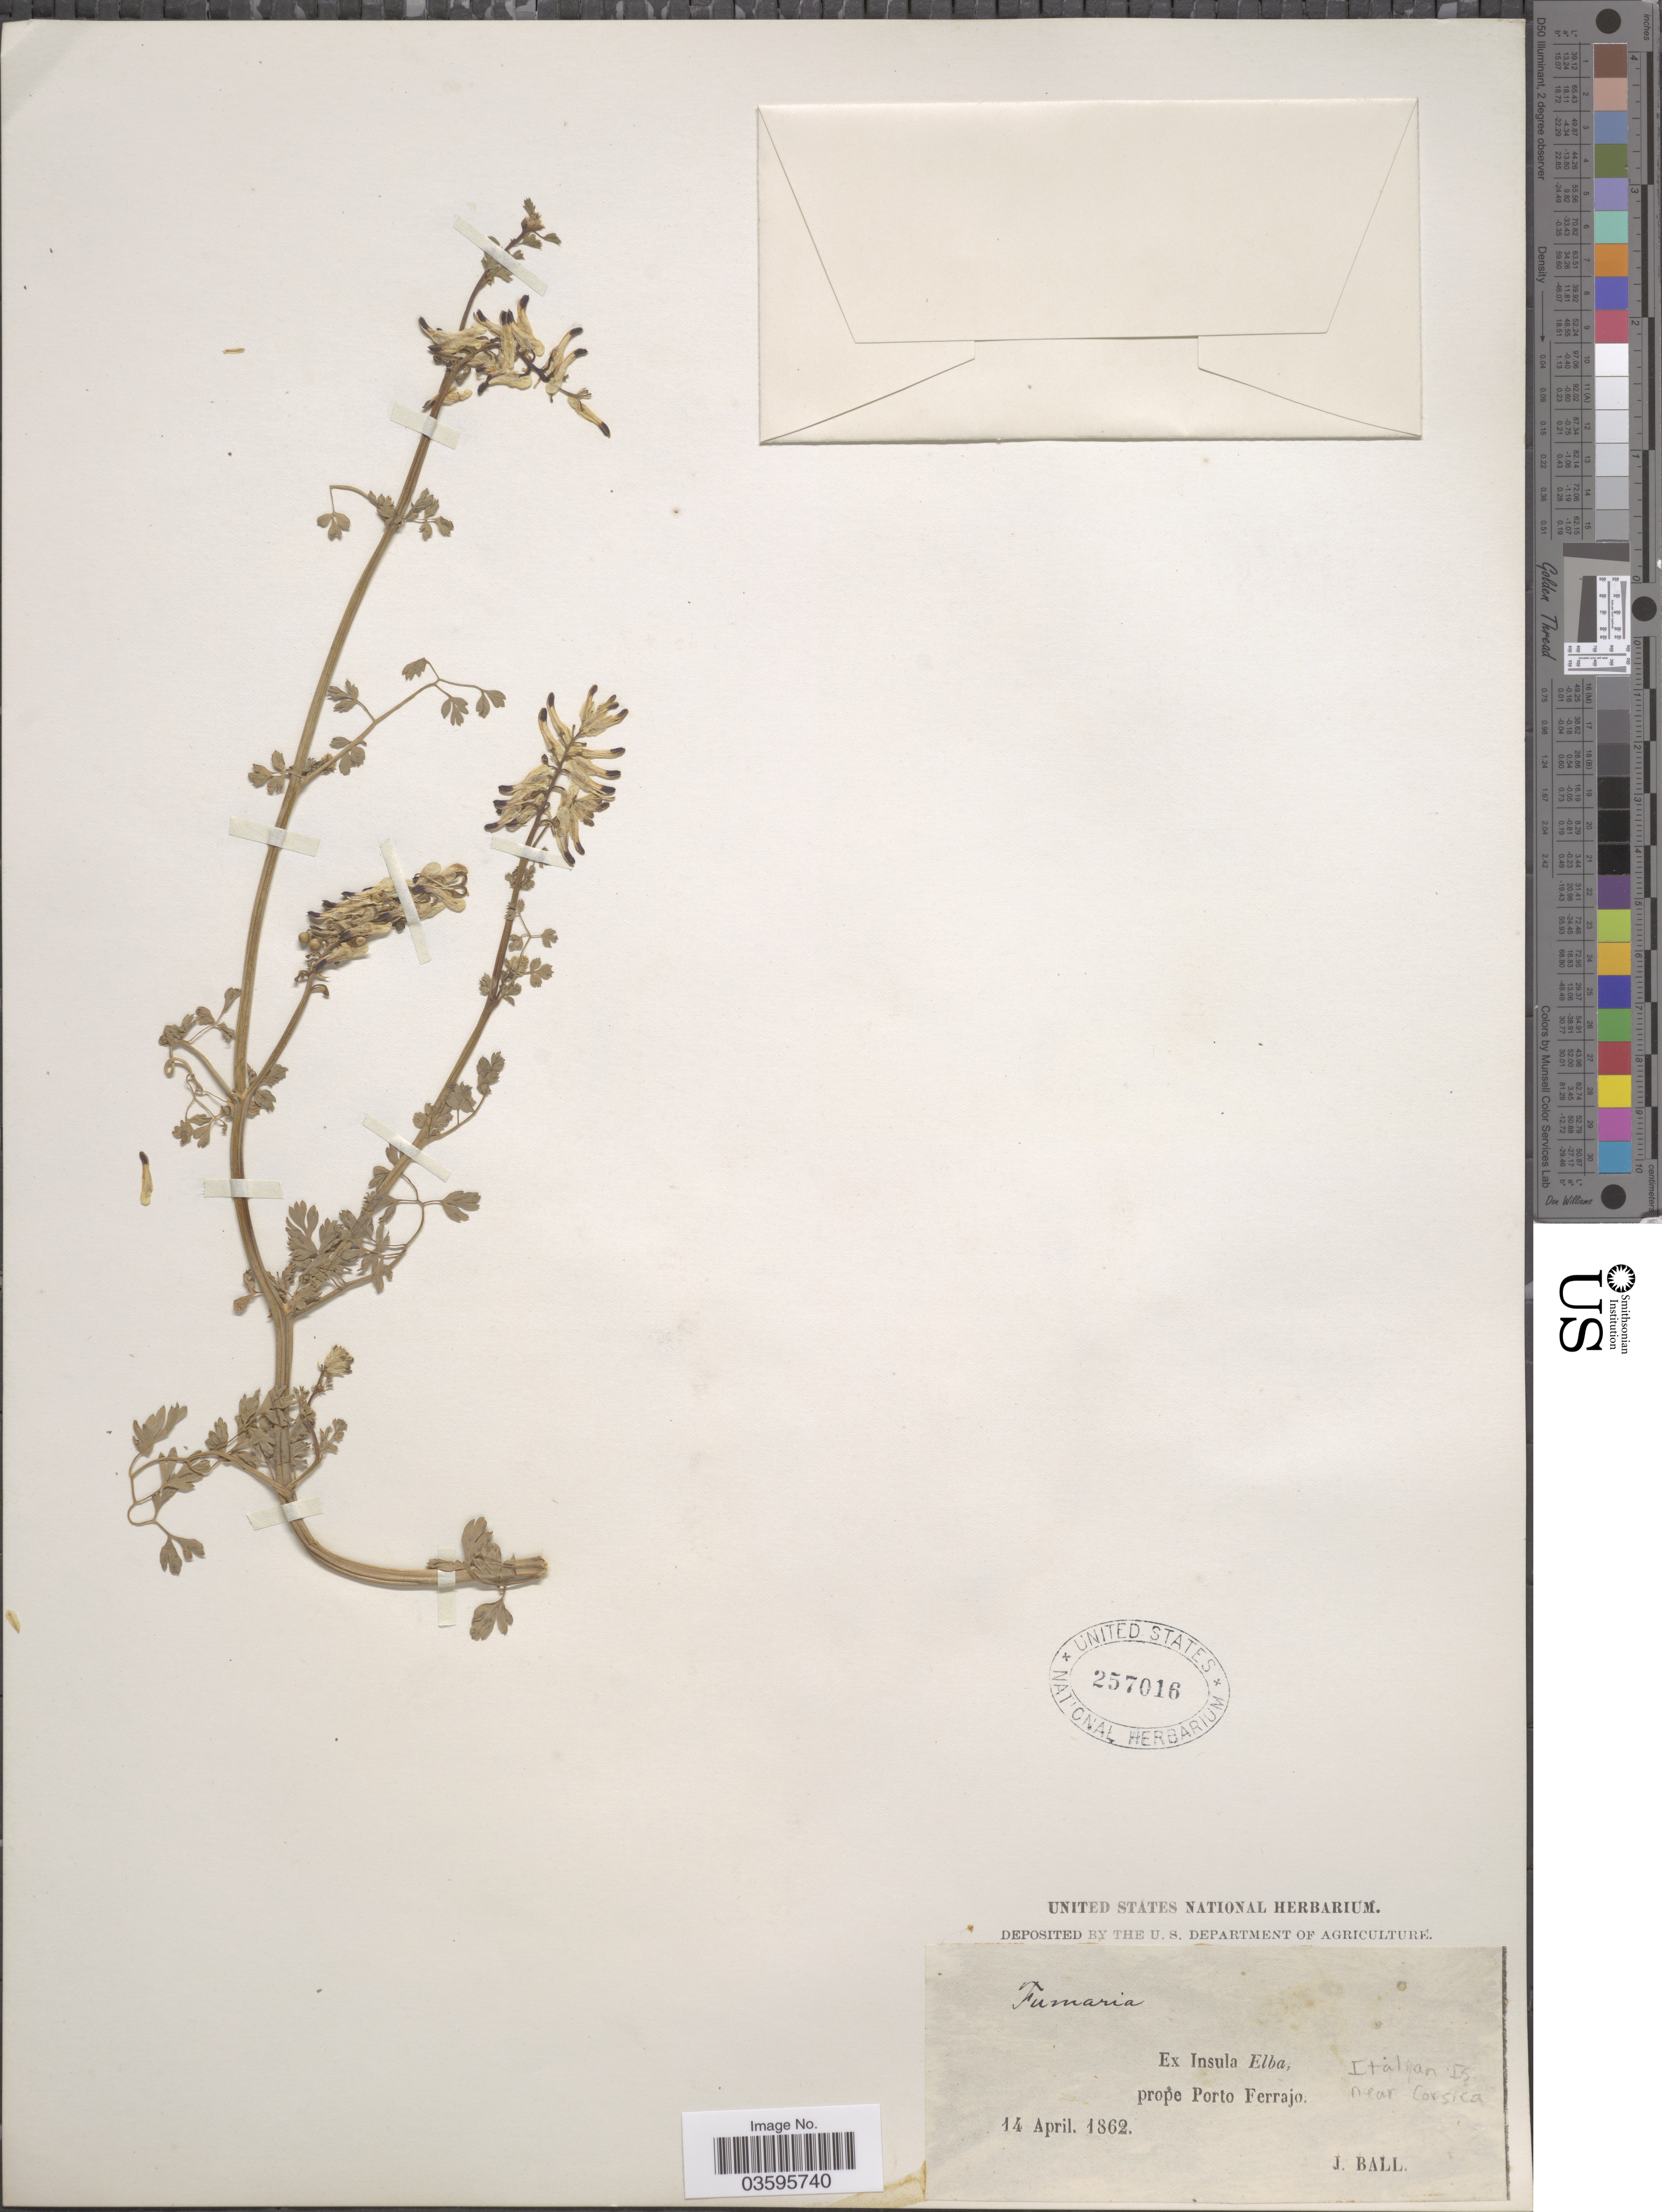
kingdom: Plantae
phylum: Tracheophyta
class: Magnoliopsida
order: Ranunculales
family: Papaveraceae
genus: Fumaria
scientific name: Fumaria sp.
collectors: J. Ball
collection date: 1862-04-14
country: Italy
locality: Ex Insula Elba, prope Porto Ferrajo. Italian Is. near Corsica.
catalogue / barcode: US 257016